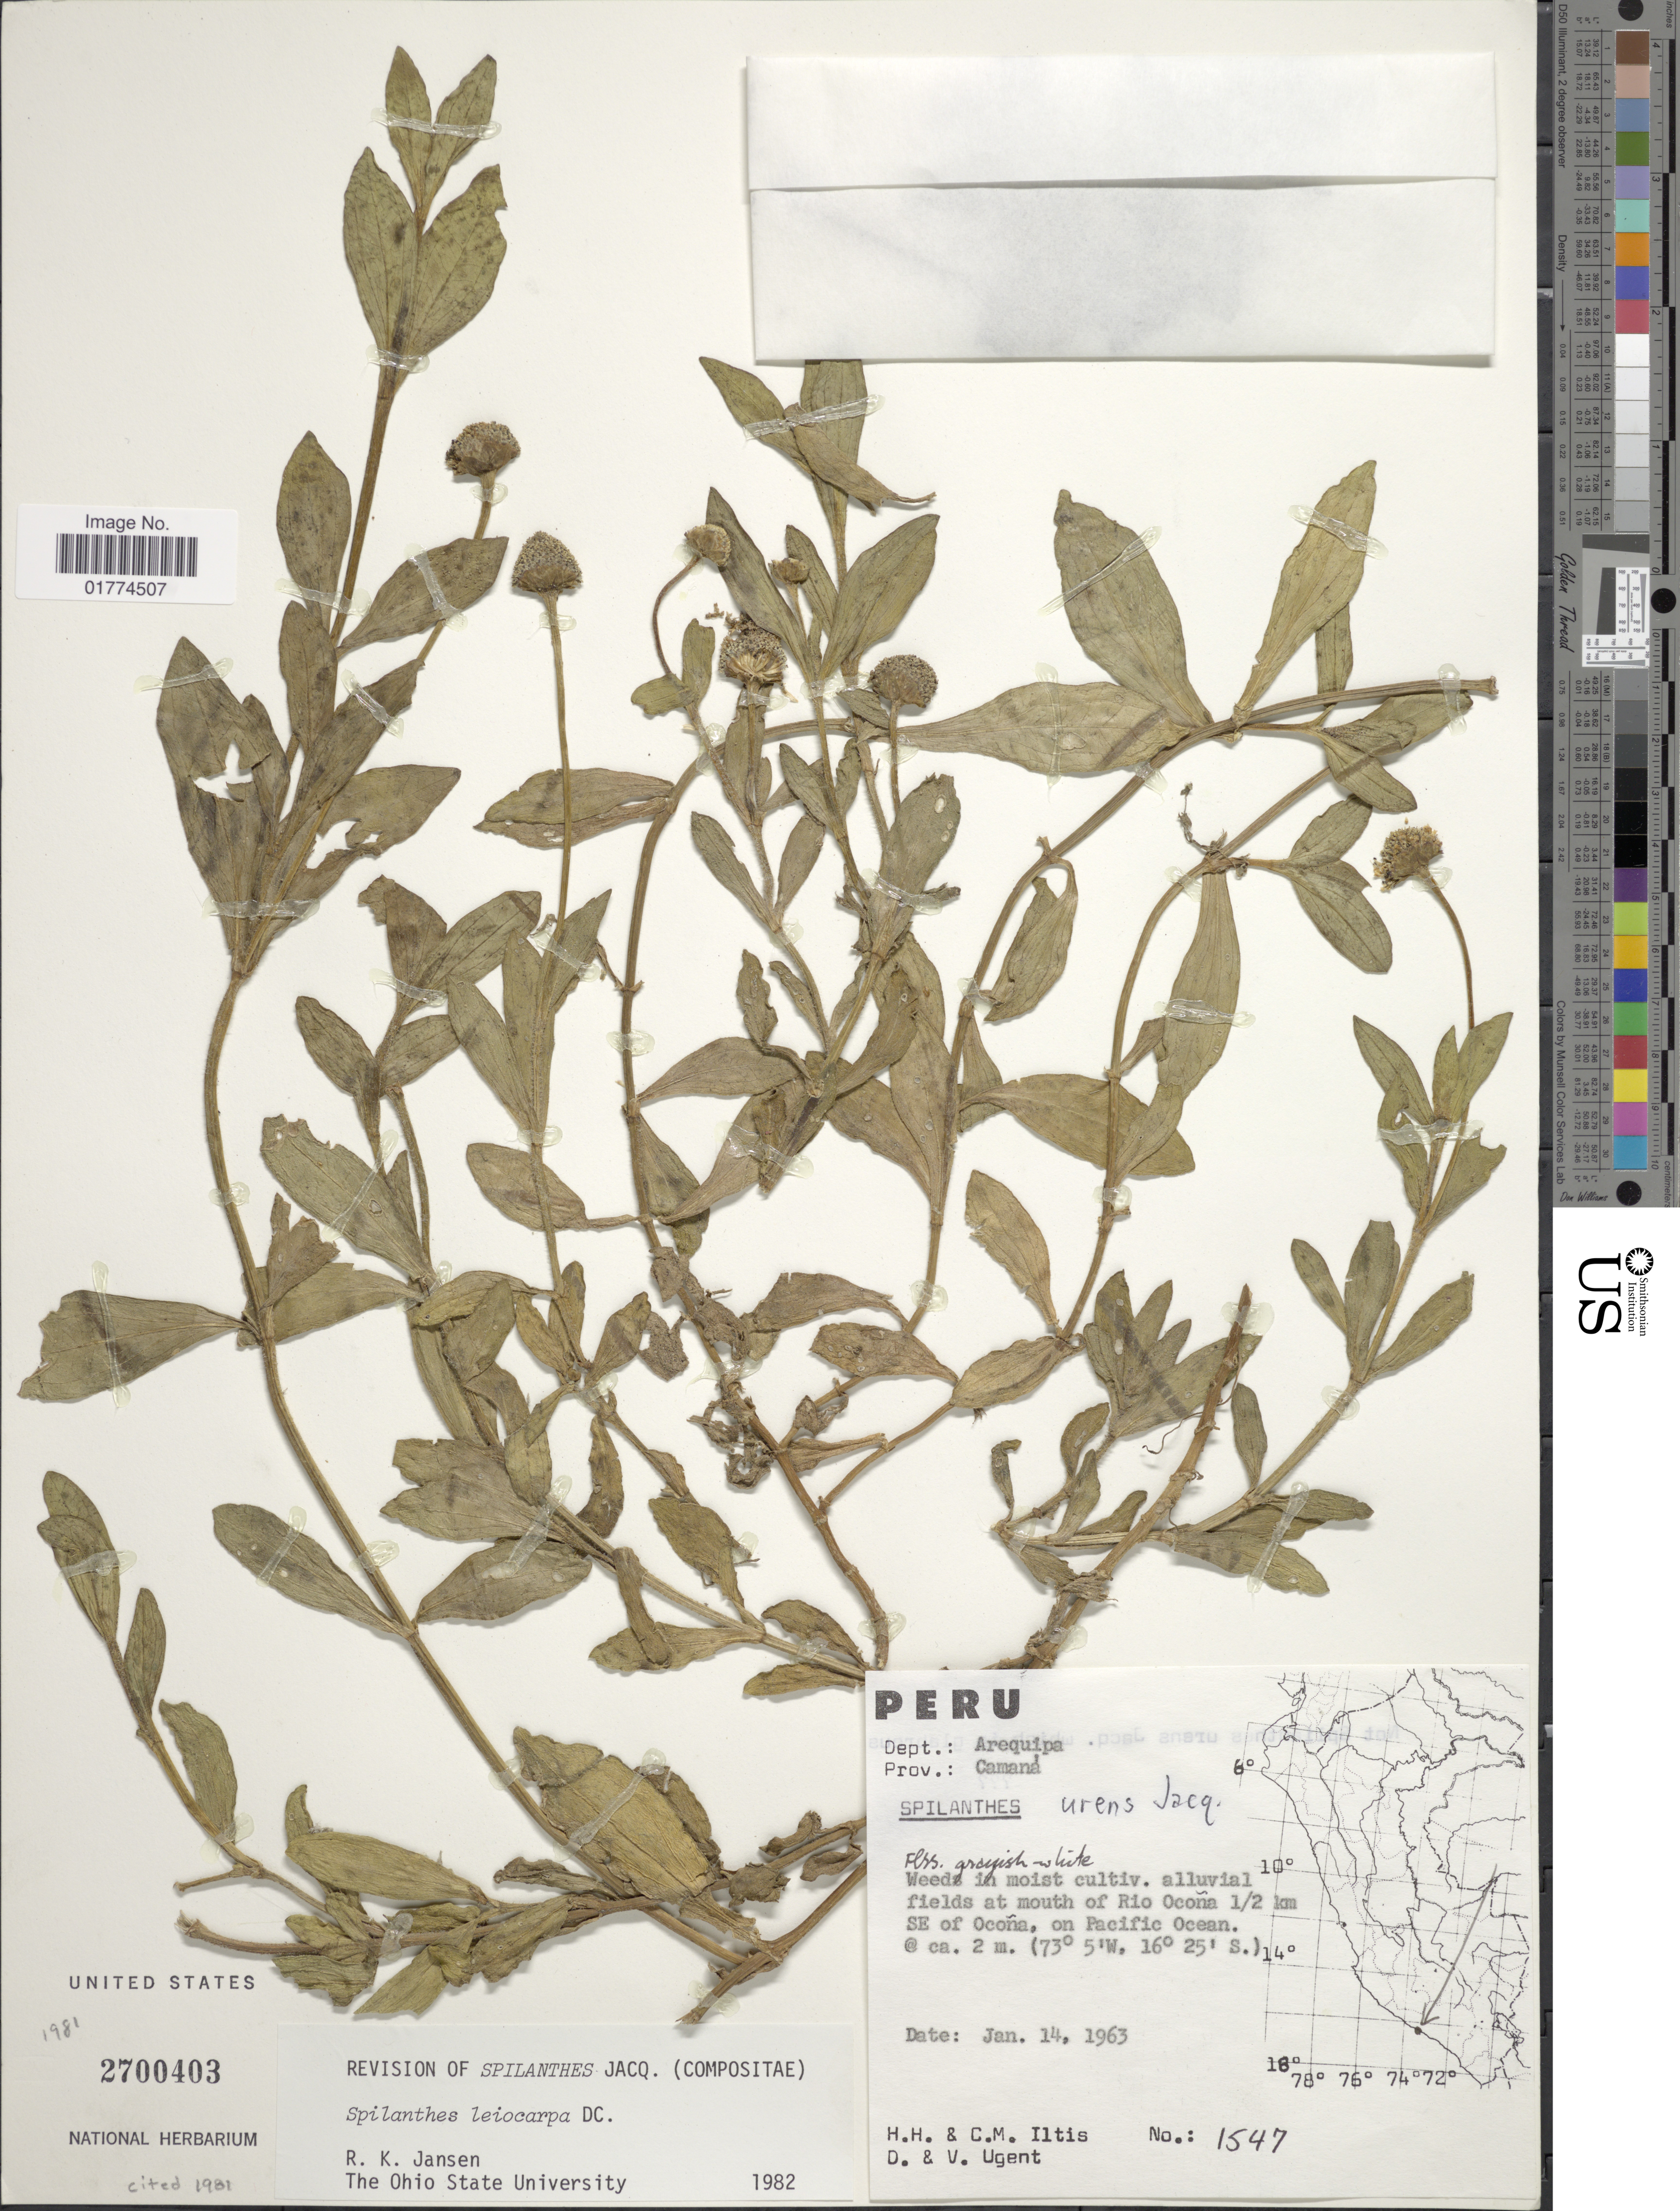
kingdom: Plantae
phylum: Tracheophyta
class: Magnoliopsida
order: Asterales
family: Asteraceae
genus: Spilanthes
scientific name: Spilanthes leiocarpa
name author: DC.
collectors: H. H. Iltis, C. M Iltis, D. Ugent & V. Ugent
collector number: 1547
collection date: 1963-01-14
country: Peru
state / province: Arequipa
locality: Prov.: Camaná. at mouth of Rio Ocoña 1/2 km SE of Ocoña, on Pacific Ocean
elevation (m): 2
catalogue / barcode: US 2700403